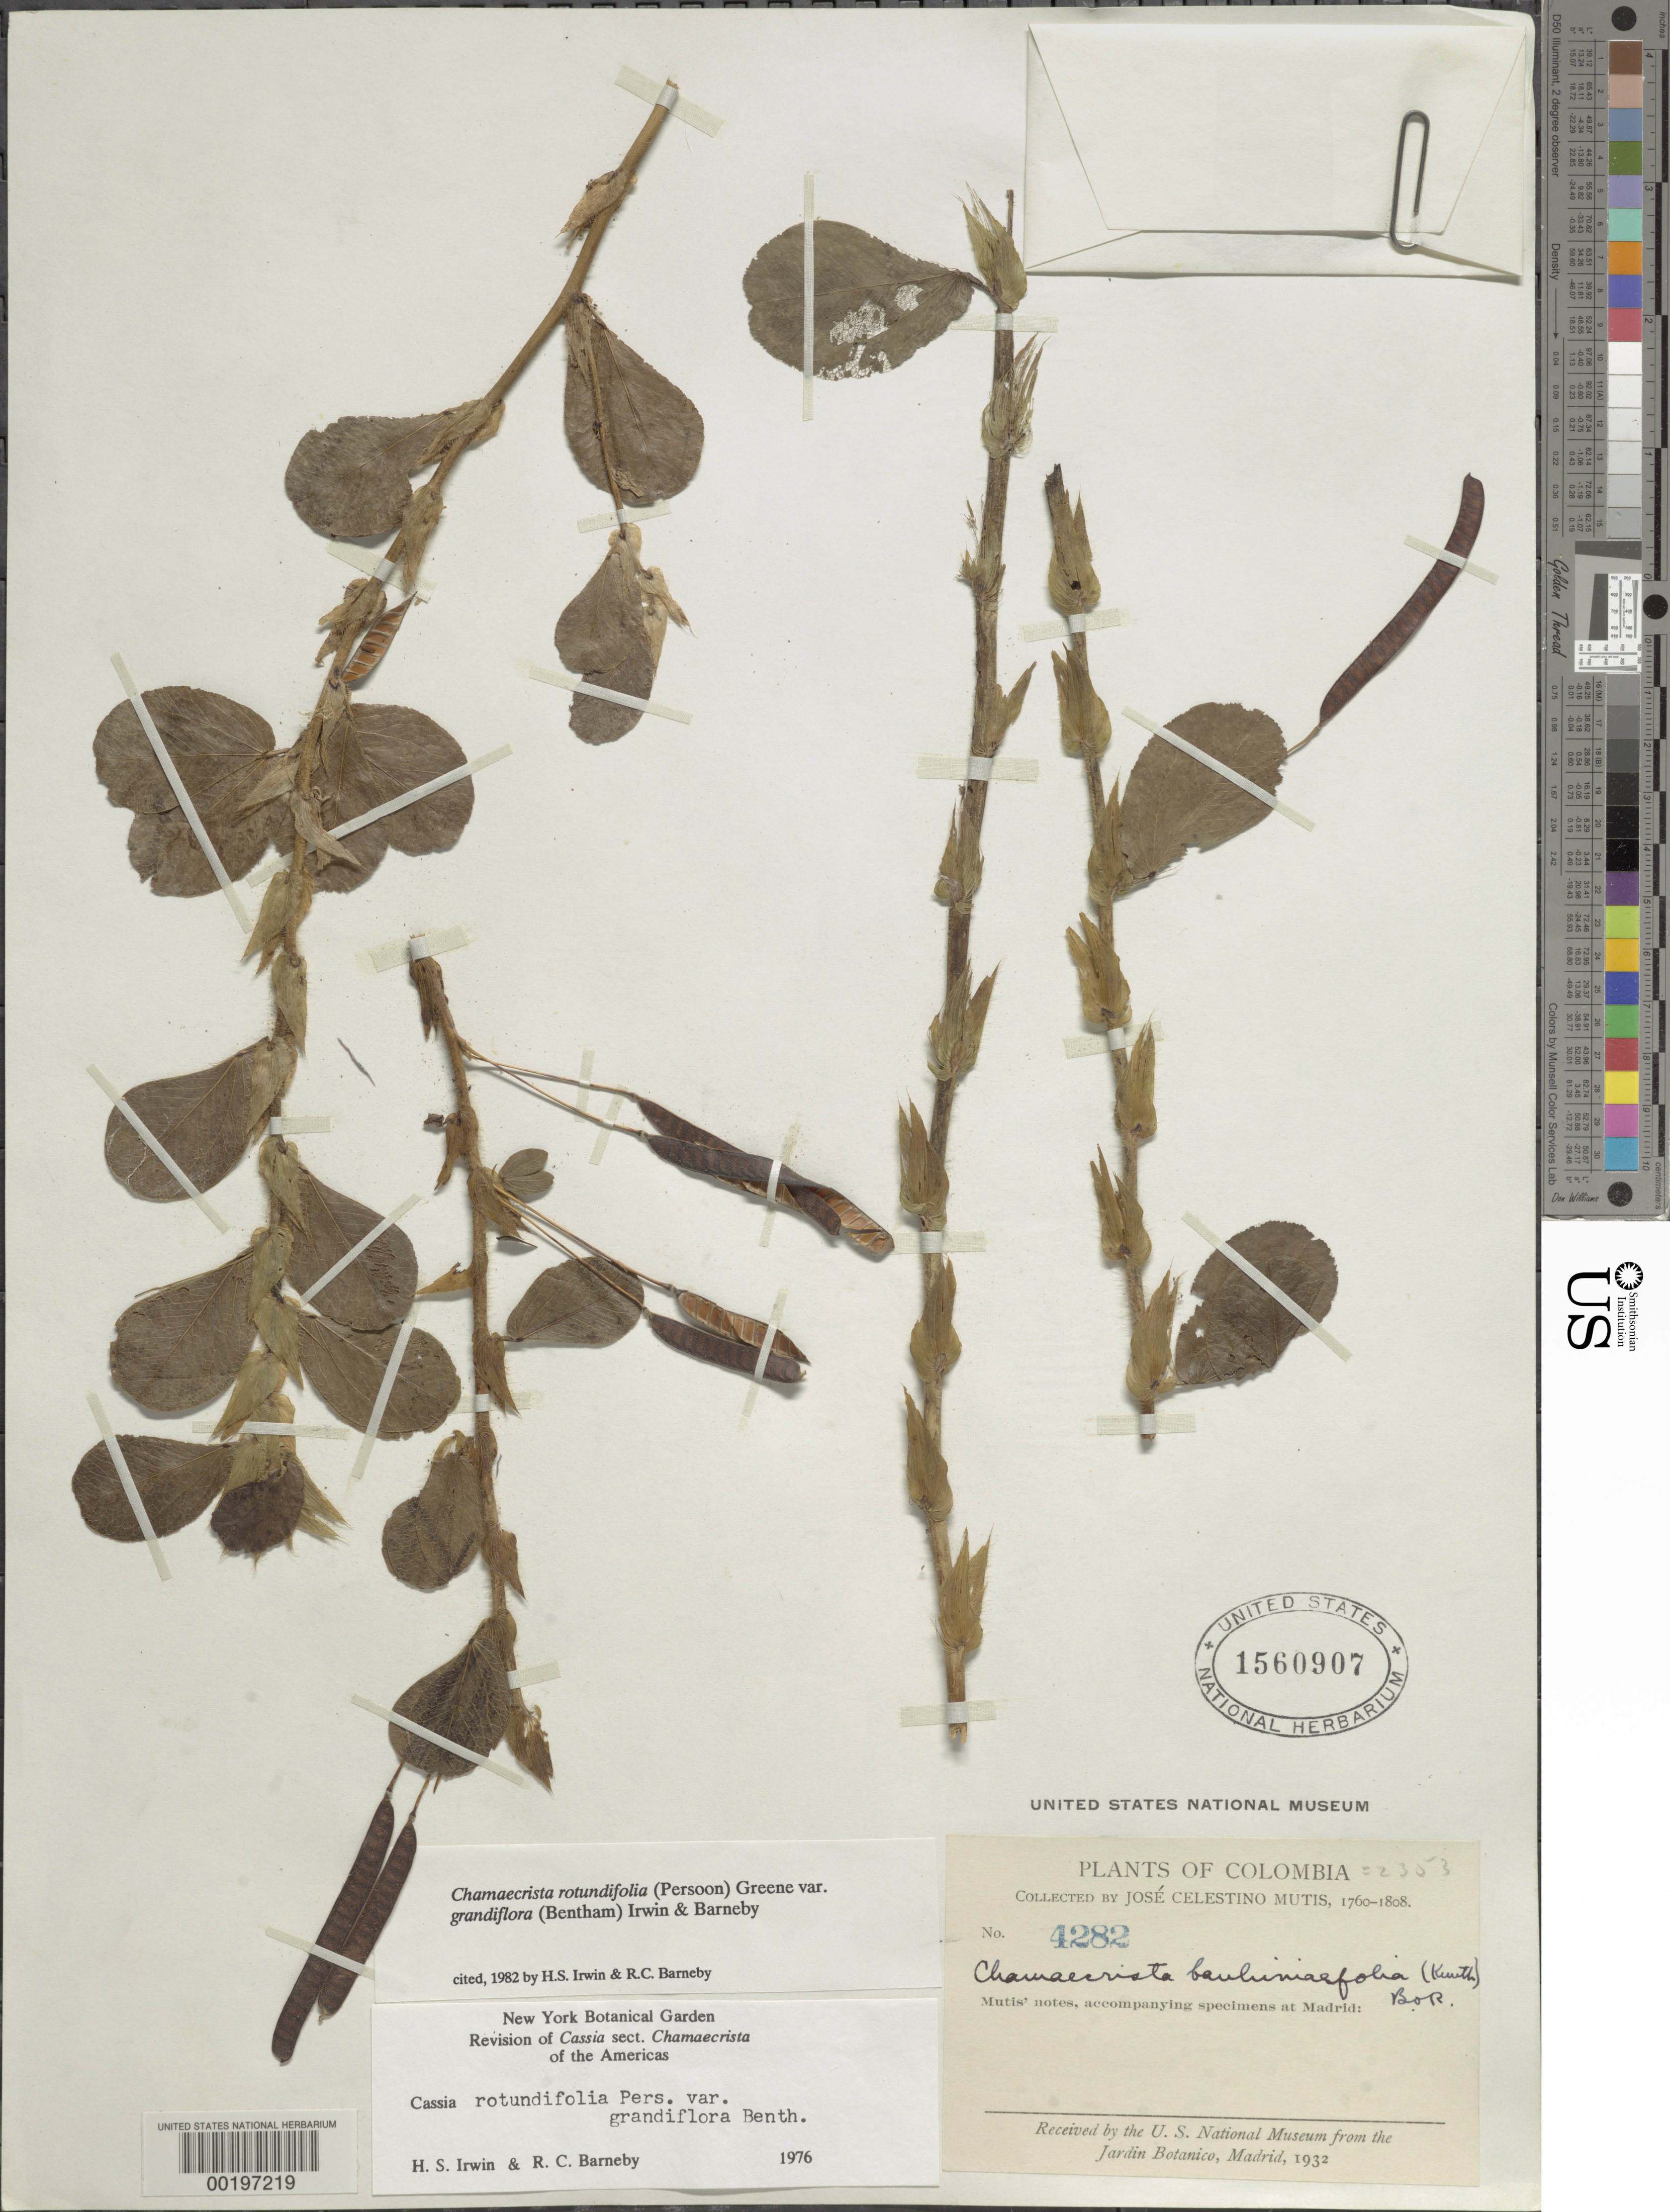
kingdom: Plantae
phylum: Tracheophyta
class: Magnoliopsida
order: Fabales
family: Fabaceae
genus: Chamaecrista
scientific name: Chamaecrista rotundifolia var. grandiflora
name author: (Benth.) H.S. Irwin & Barneby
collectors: J. C. B. Mutis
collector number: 4282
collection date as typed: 1760 to -- -- 1808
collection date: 1760/1808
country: Colombia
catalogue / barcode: US 1560907